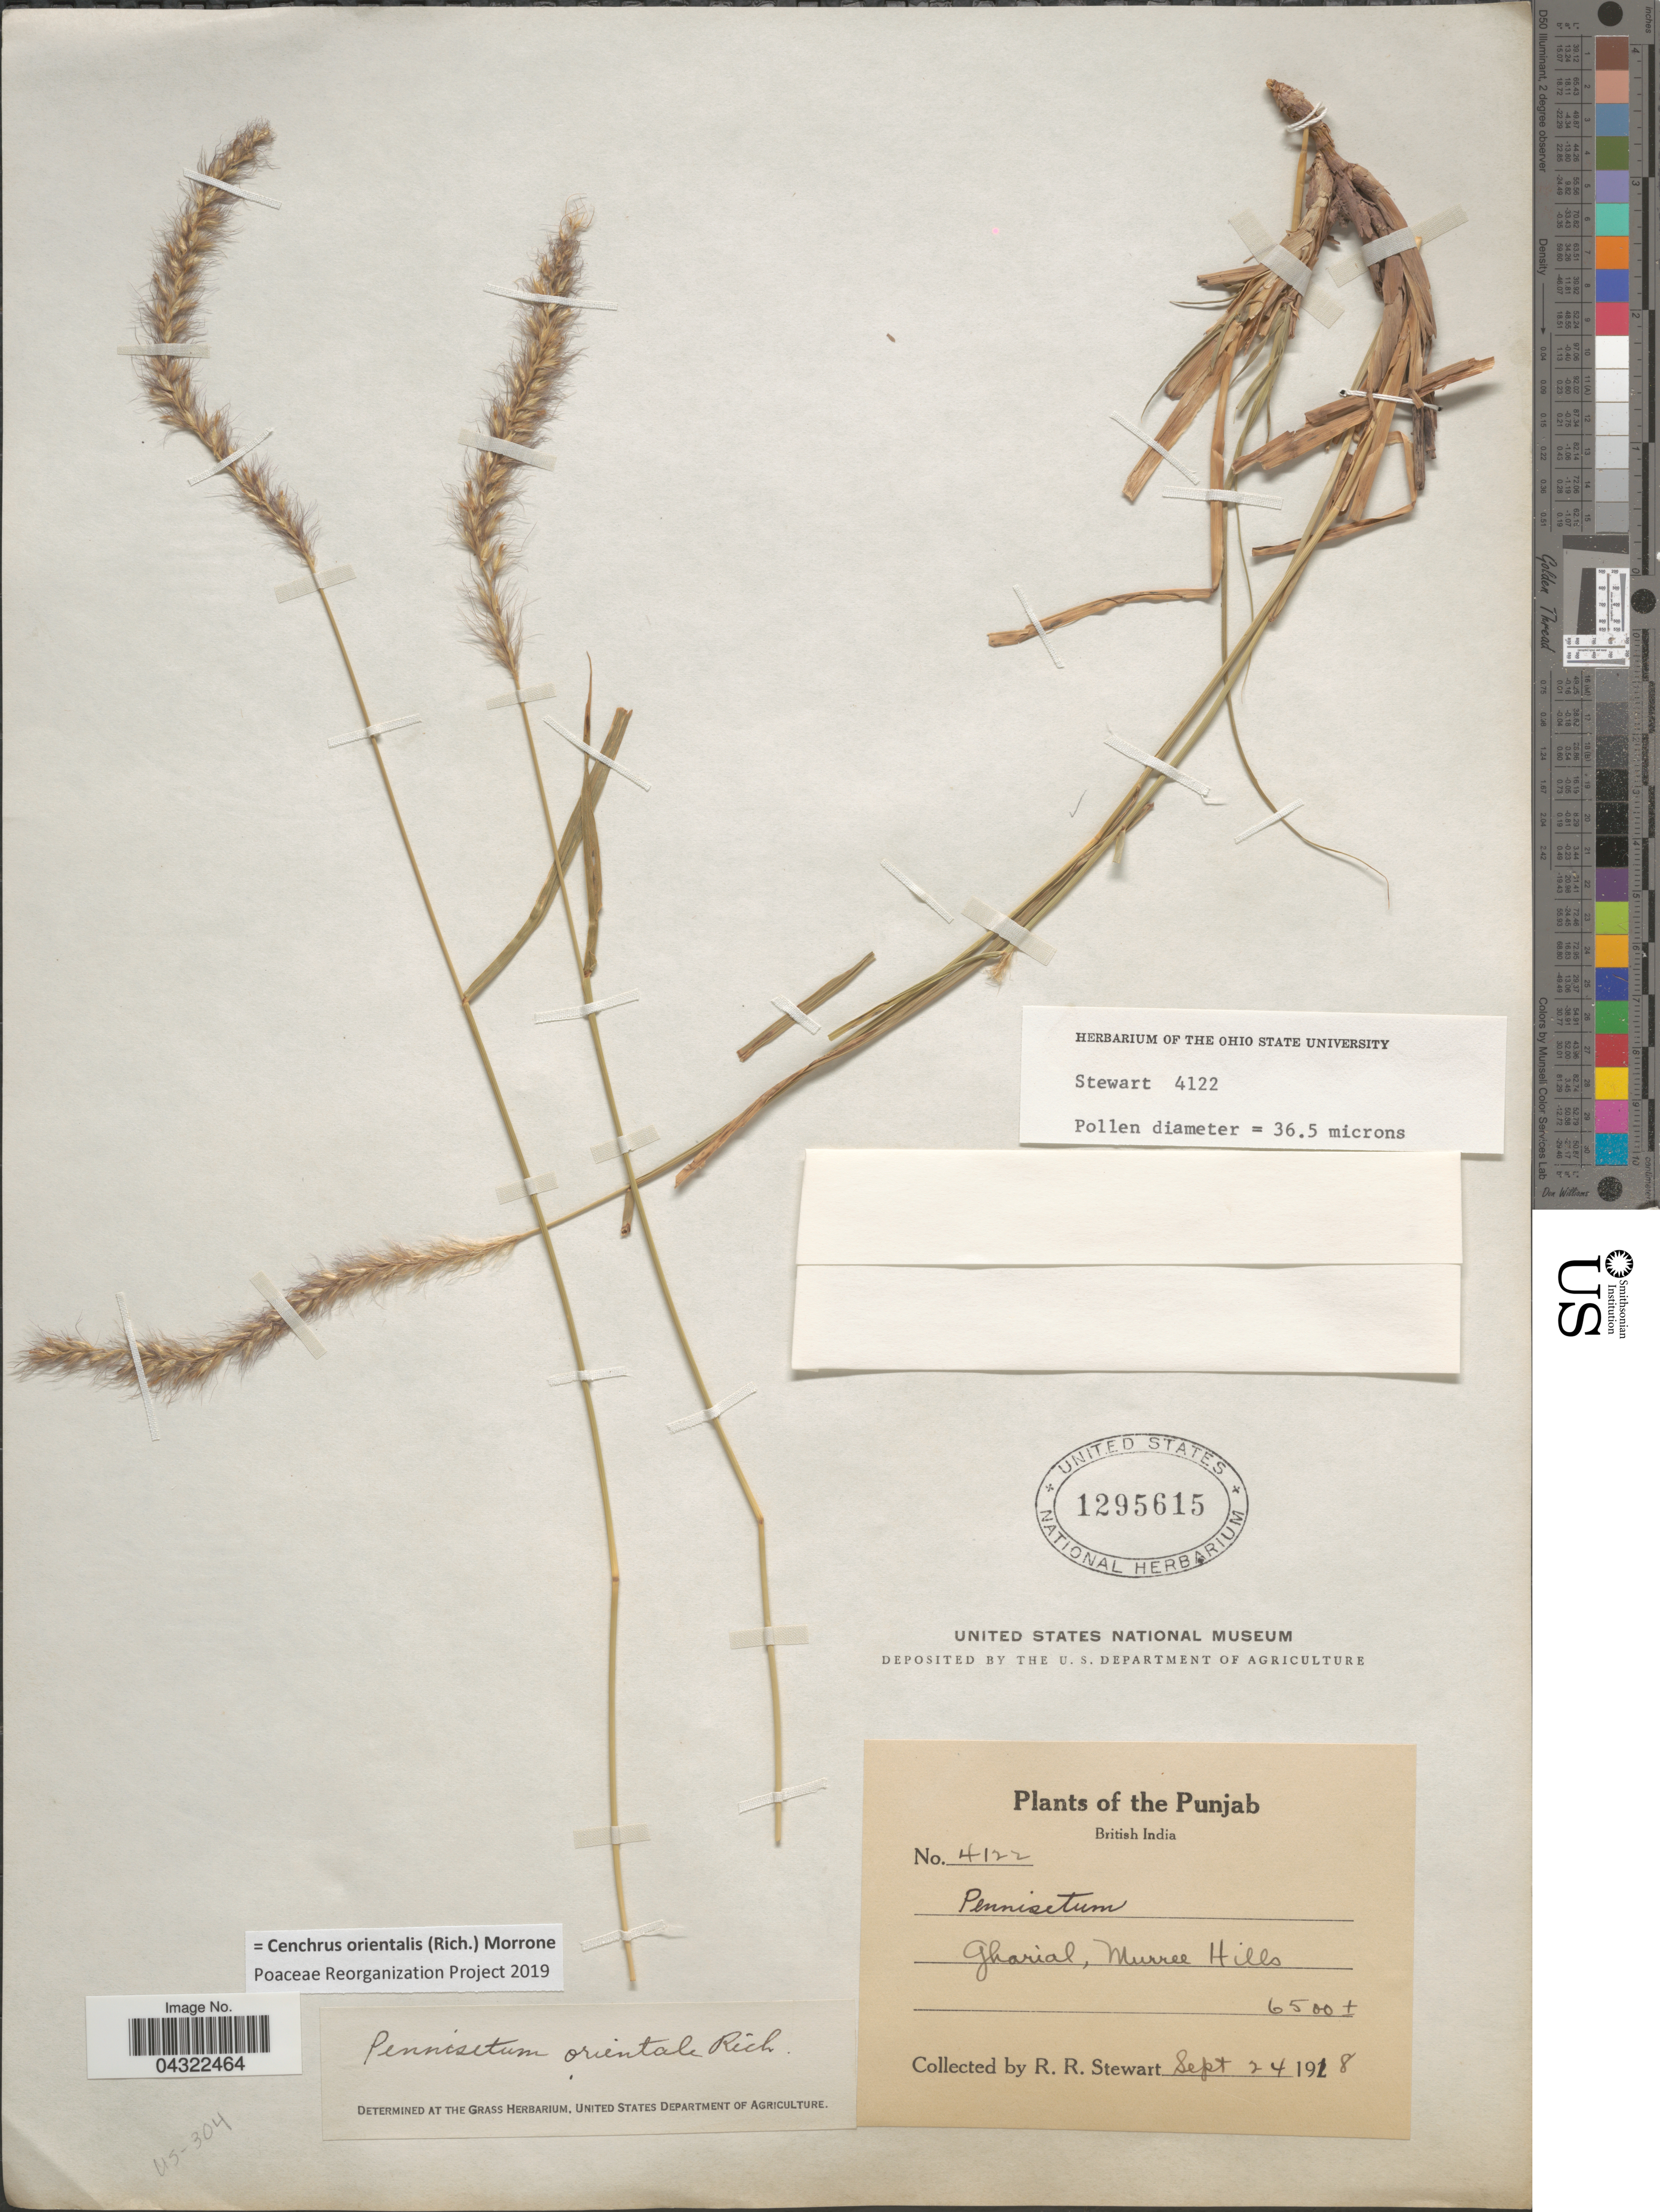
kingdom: Plantae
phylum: Tracheophyta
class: Liliopsida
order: Poales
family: Poaceae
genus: Cenchrus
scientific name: Cenchrus orientalis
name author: (Rich.) Morrone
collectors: R. Stewart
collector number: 4122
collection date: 1918-09-24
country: Pakistan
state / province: Punjab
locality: British India. Gharial, Murree Hills.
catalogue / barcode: US 1295615